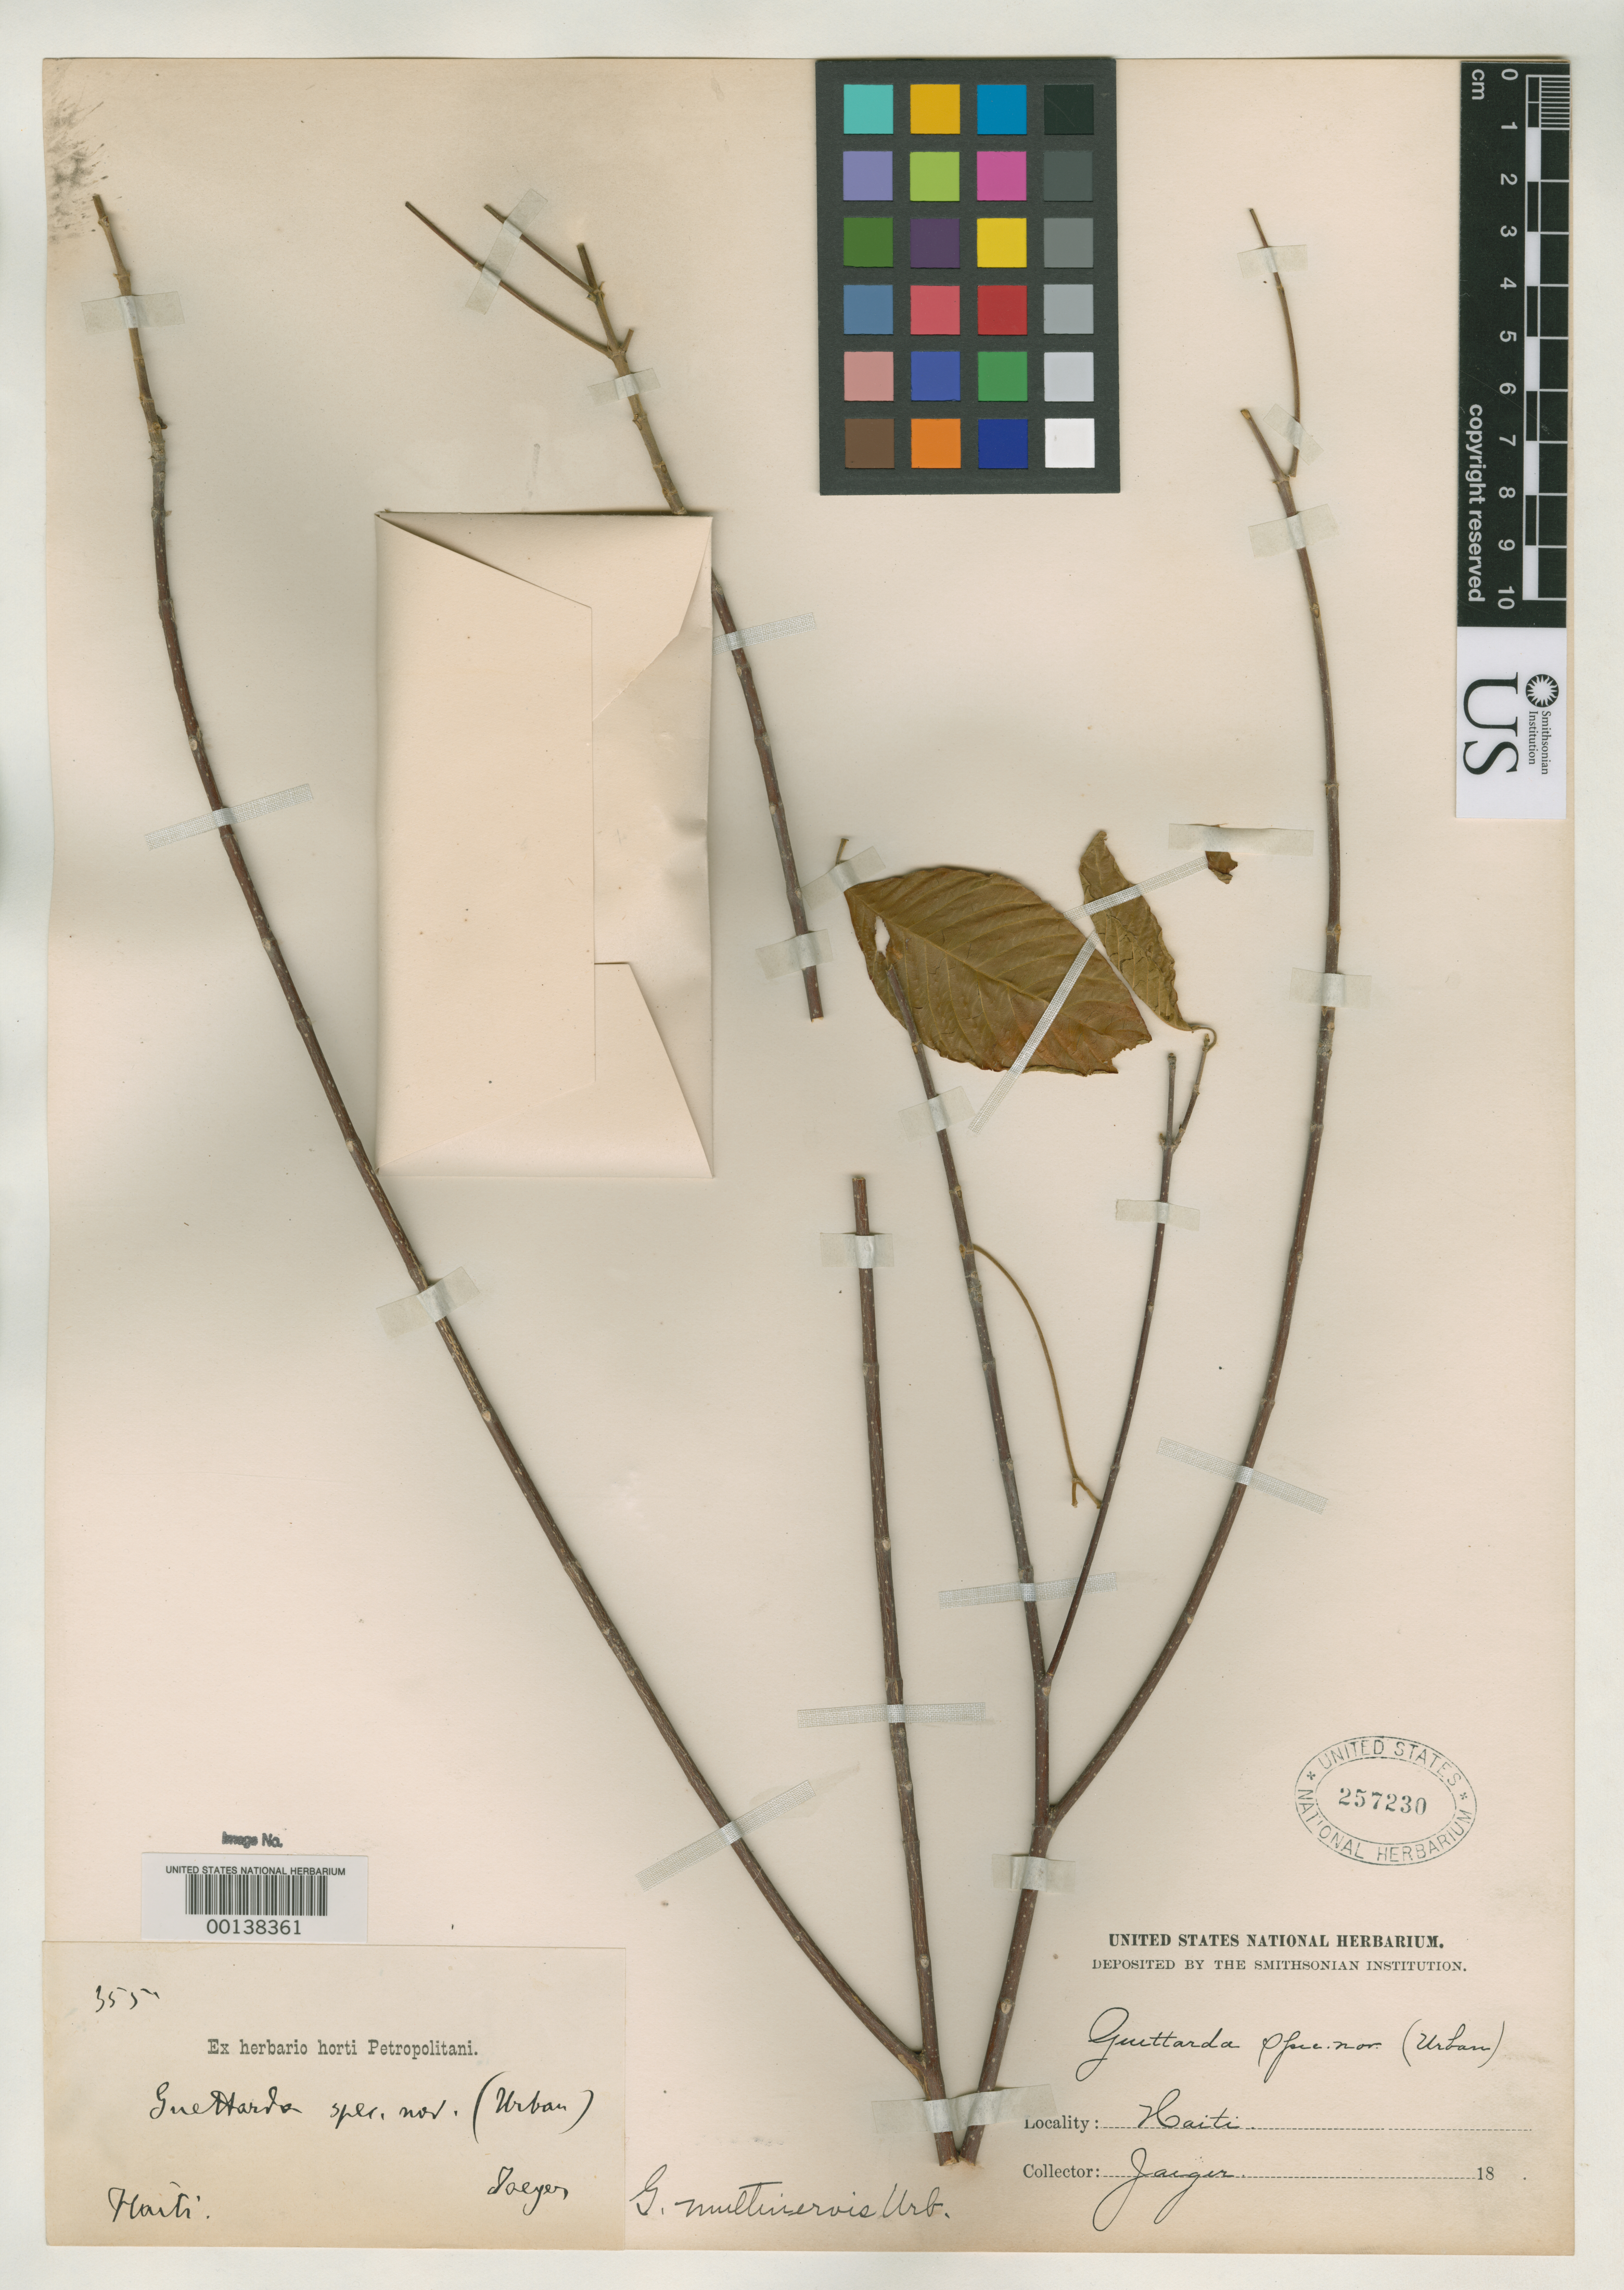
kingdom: Plantae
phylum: Tracheophyta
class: Magnoliopsida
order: Gentianales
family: Rubiaceae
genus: Guettarda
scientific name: Guettarda multinervis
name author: Urb.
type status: Syntype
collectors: E. Jaeger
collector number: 355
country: Haiti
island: Hispaniola Island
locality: Prope Miragoane.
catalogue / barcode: US 257230